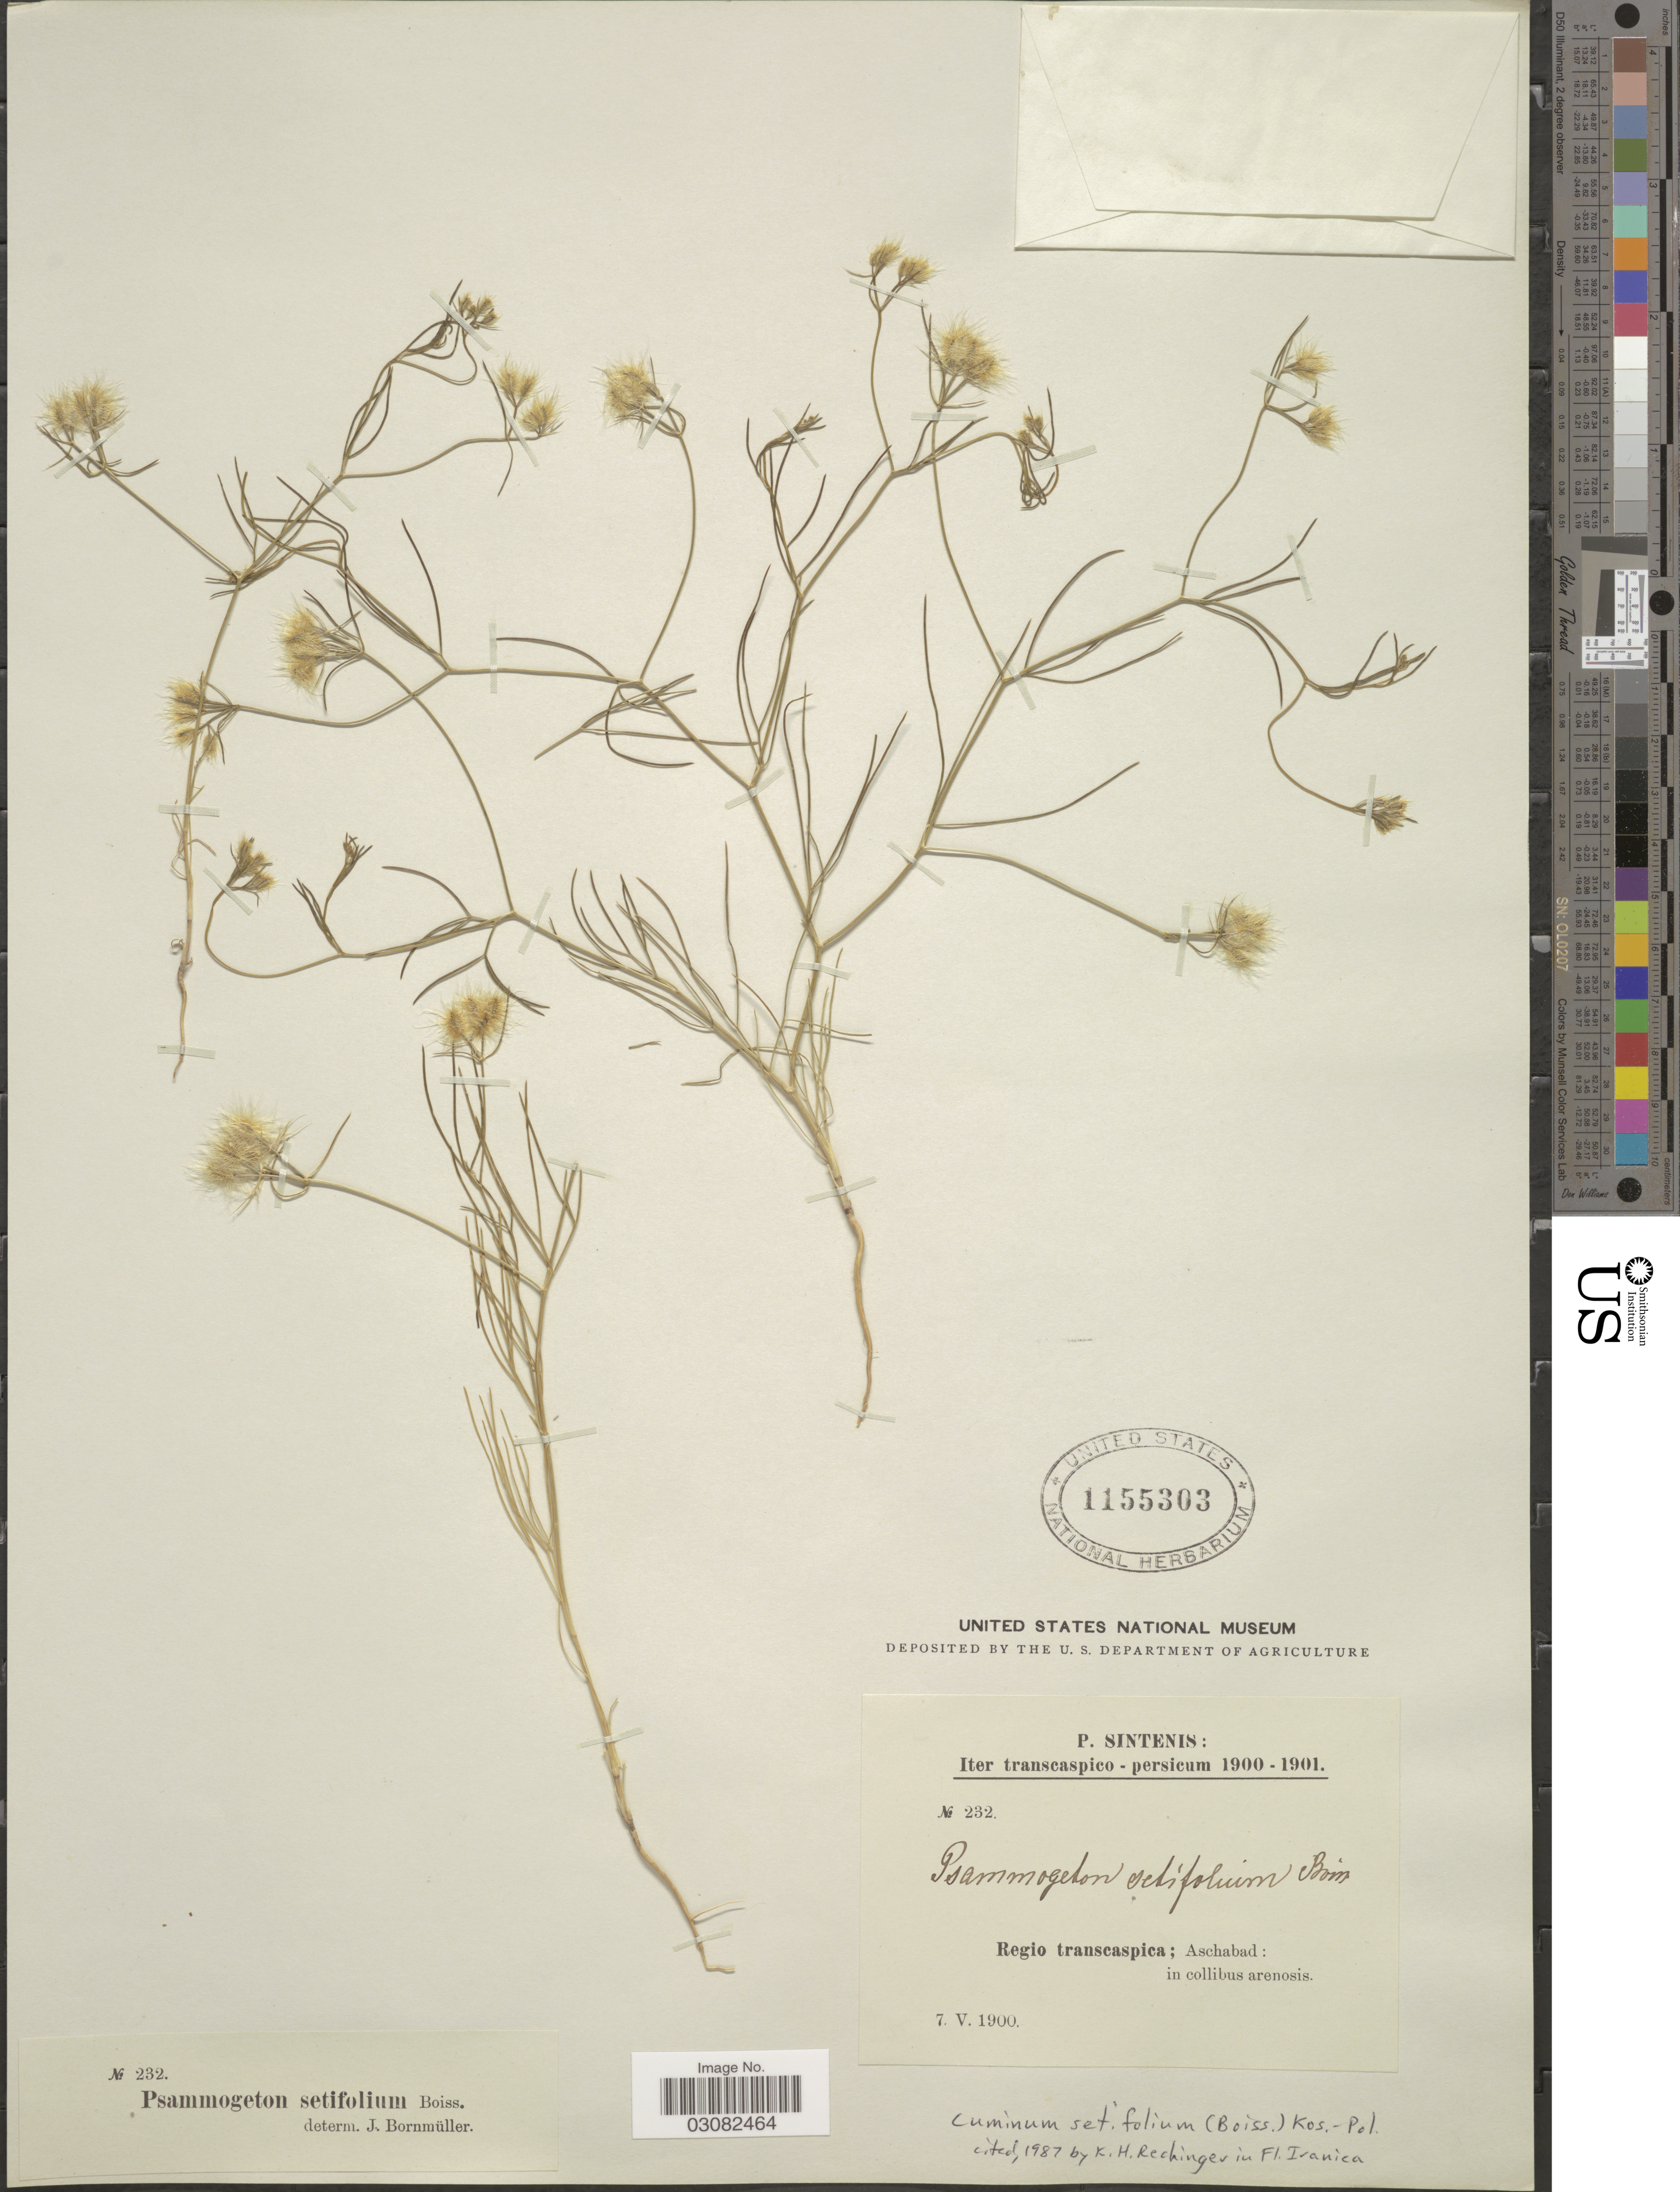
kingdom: Plantae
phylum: Tracheophyta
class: Magnoliopsida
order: Apiales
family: Apiaceae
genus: Cuminum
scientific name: Cuminum setifolium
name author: (Boiss.) Koso-Pol.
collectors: P. Sintenis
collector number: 232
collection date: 1900-05-07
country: Turkey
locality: Rio transcaspica; Aschabad: in collibus arenosis.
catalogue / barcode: US 1155303